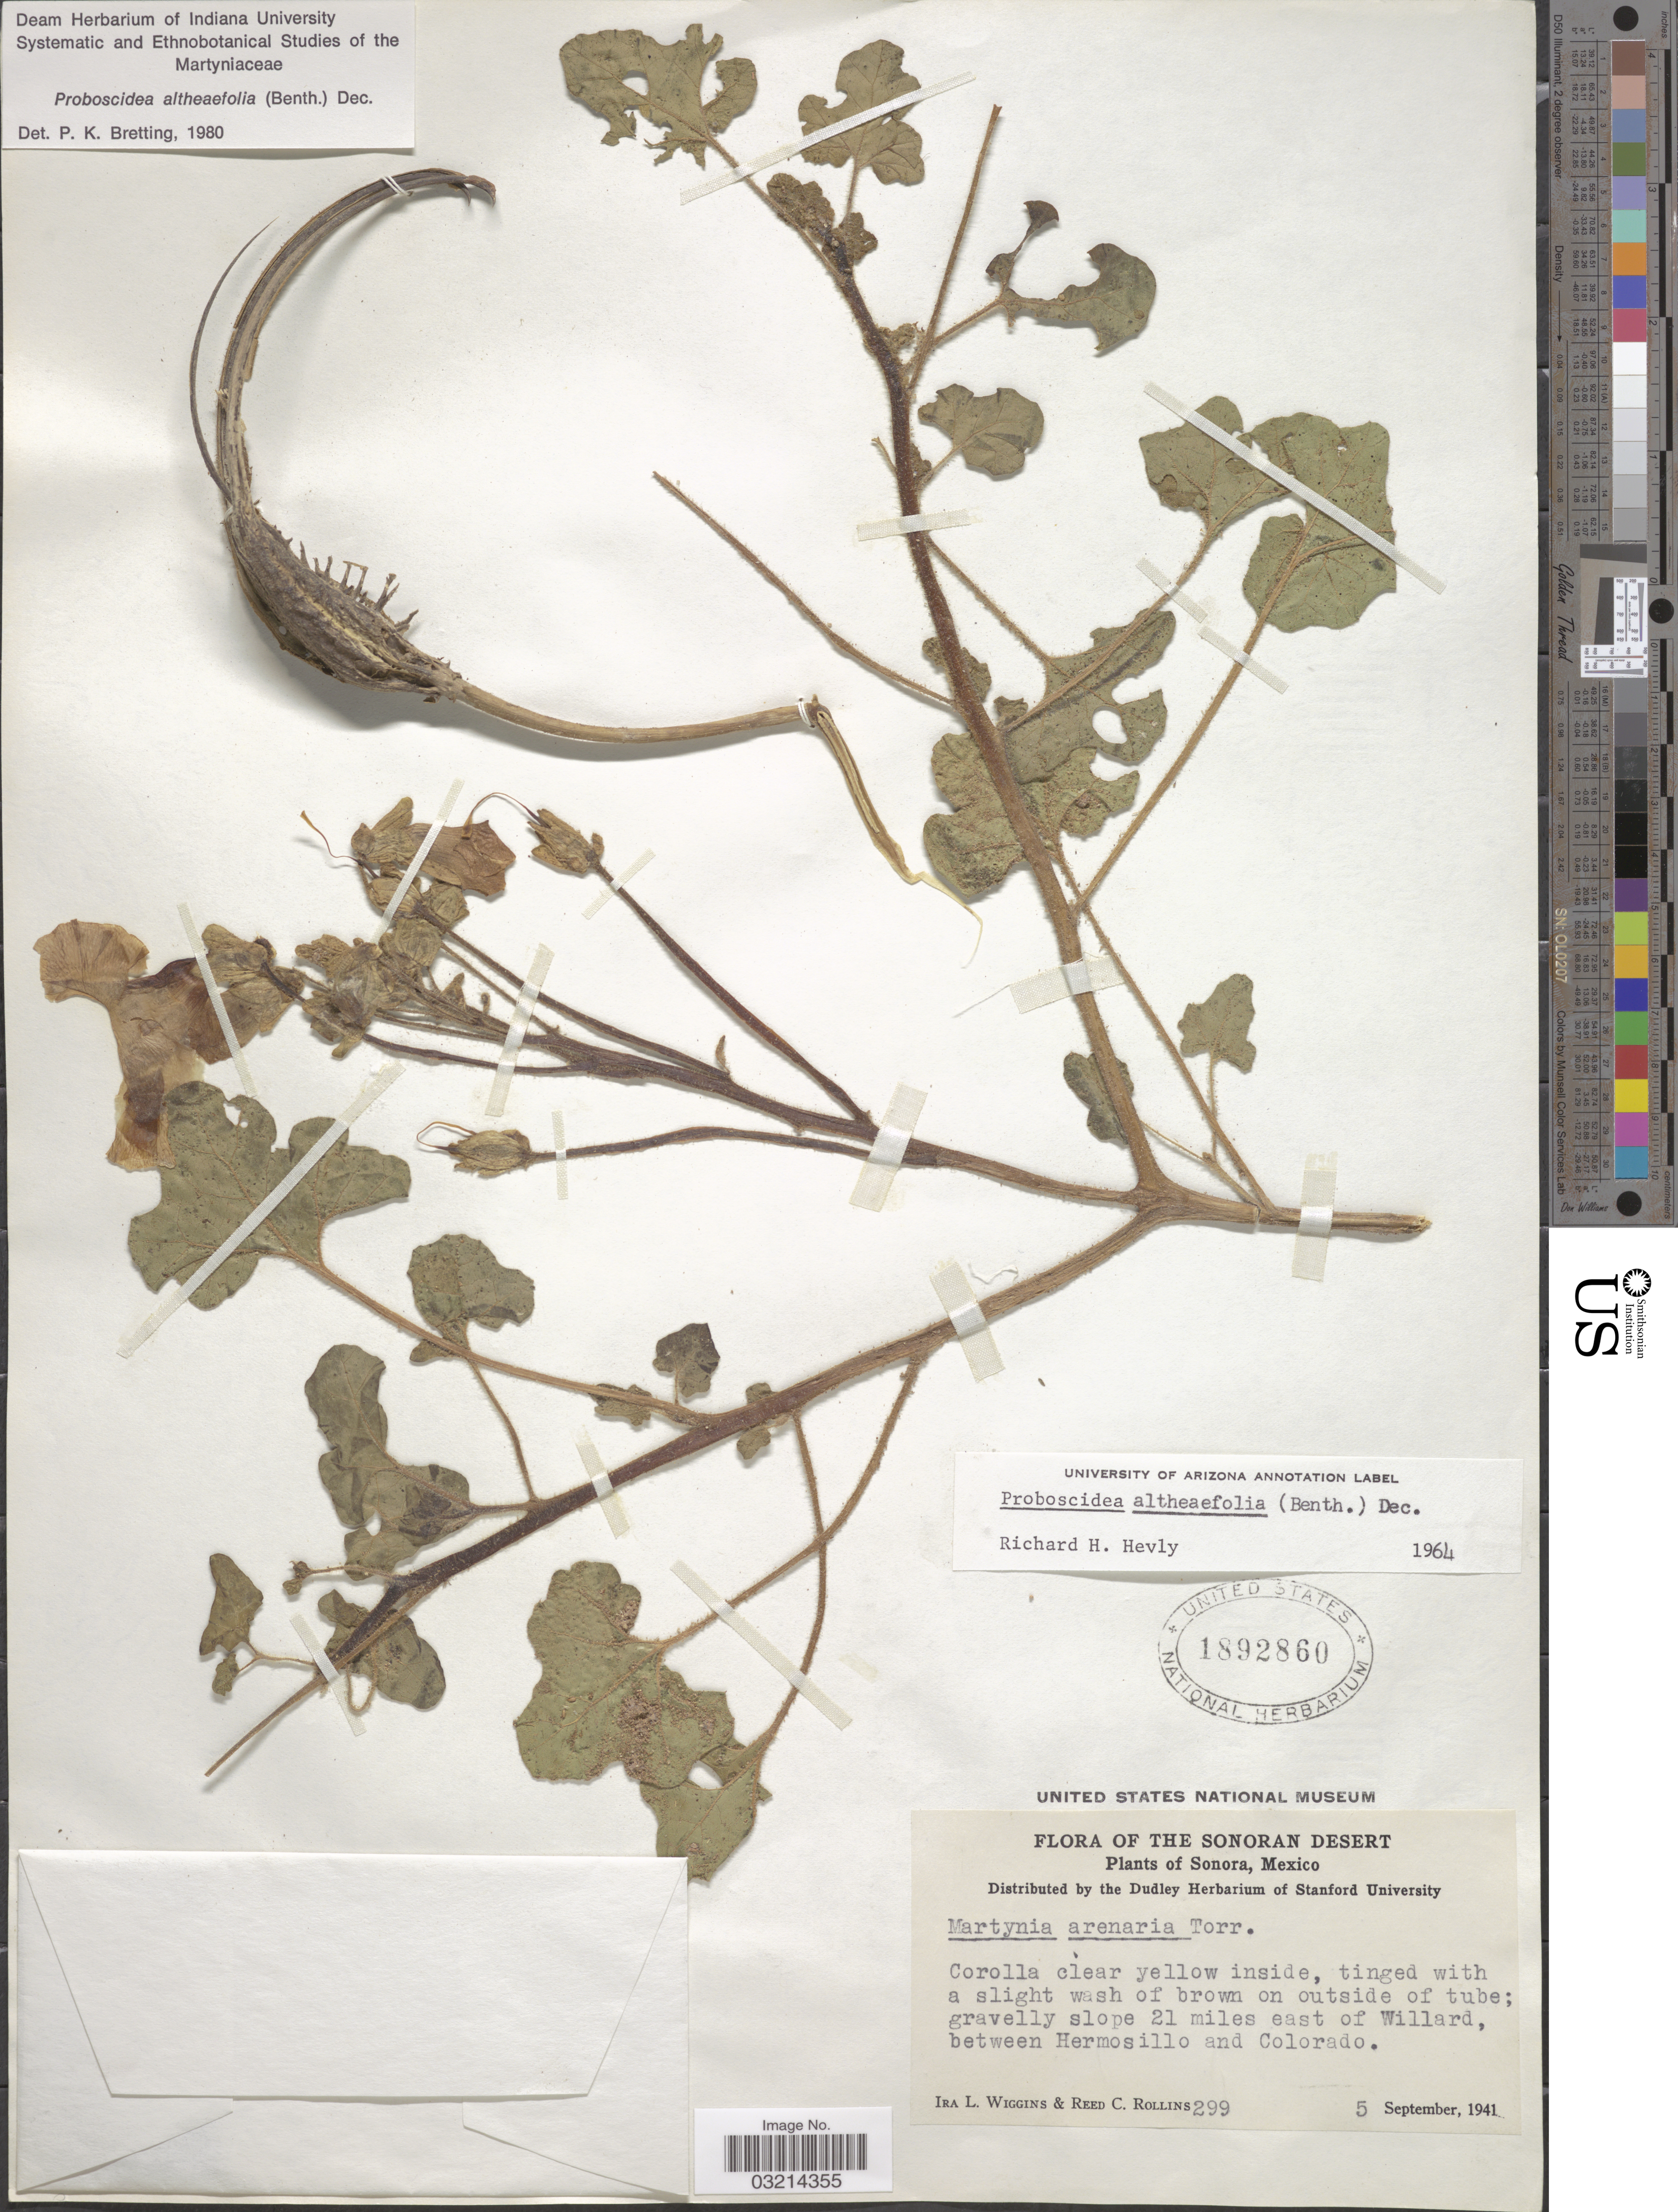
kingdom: Plantae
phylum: Tracheophyta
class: Magnoliopsida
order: Lamiales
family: Martyniaceae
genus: Proboscidea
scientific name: Proboscidea althaeifolia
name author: (Benth.) Decne.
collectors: I. L. Wiggins & R. C. Rollins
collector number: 299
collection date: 1941-09-05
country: Mexico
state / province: Sonora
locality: The Sonoran Desert, gravelly slope 21 miles east of Willard, between Hermosillo and Colorado.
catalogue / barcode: US 1892860